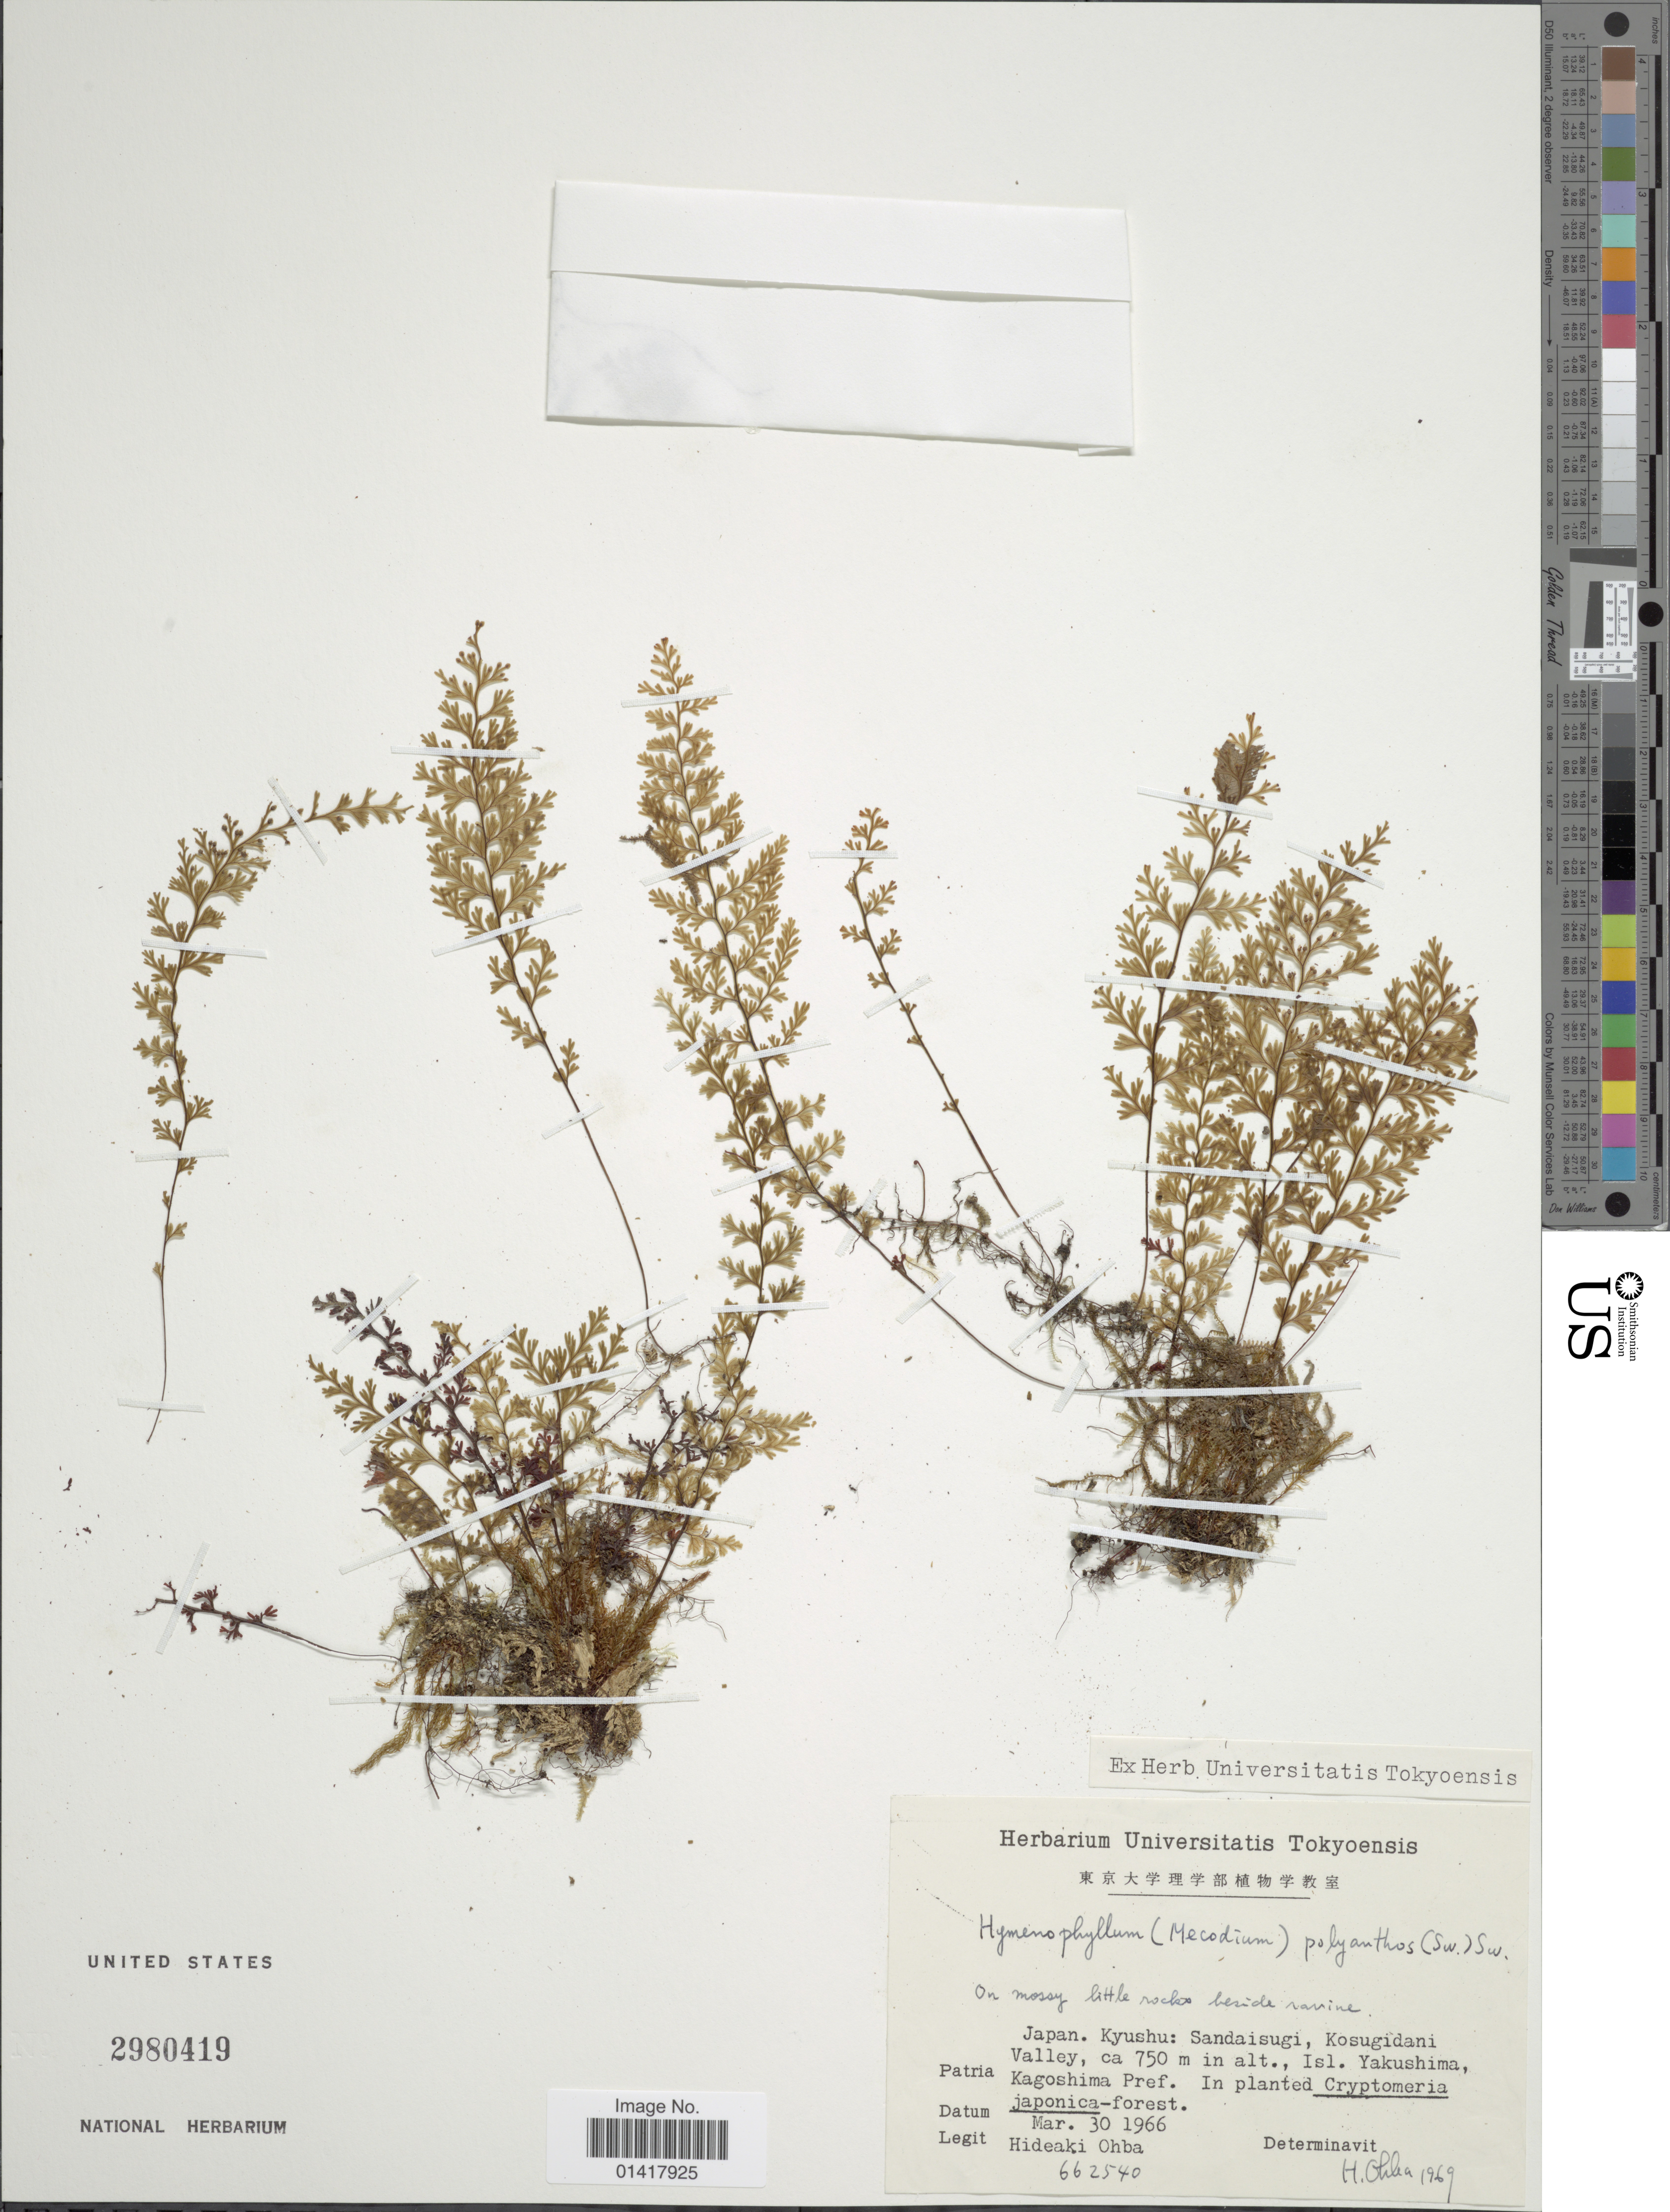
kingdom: Plantae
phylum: Tracheophyta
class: Polypodiopsida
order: Hymenophyllales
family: Hymenophyllaceae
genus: Hymenophyllum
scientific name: Hymenophyllum polyanthos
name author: (Sw.) Sw.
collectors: H. Ohba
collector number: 662540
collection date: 1966-03-30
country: Japan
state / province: Kagosima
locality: Kyushu: Sandaisugri, Kosugidani Valley, 750 m in Isl. Yakushima, Kagoshima Pref.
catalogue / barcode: US 2980419